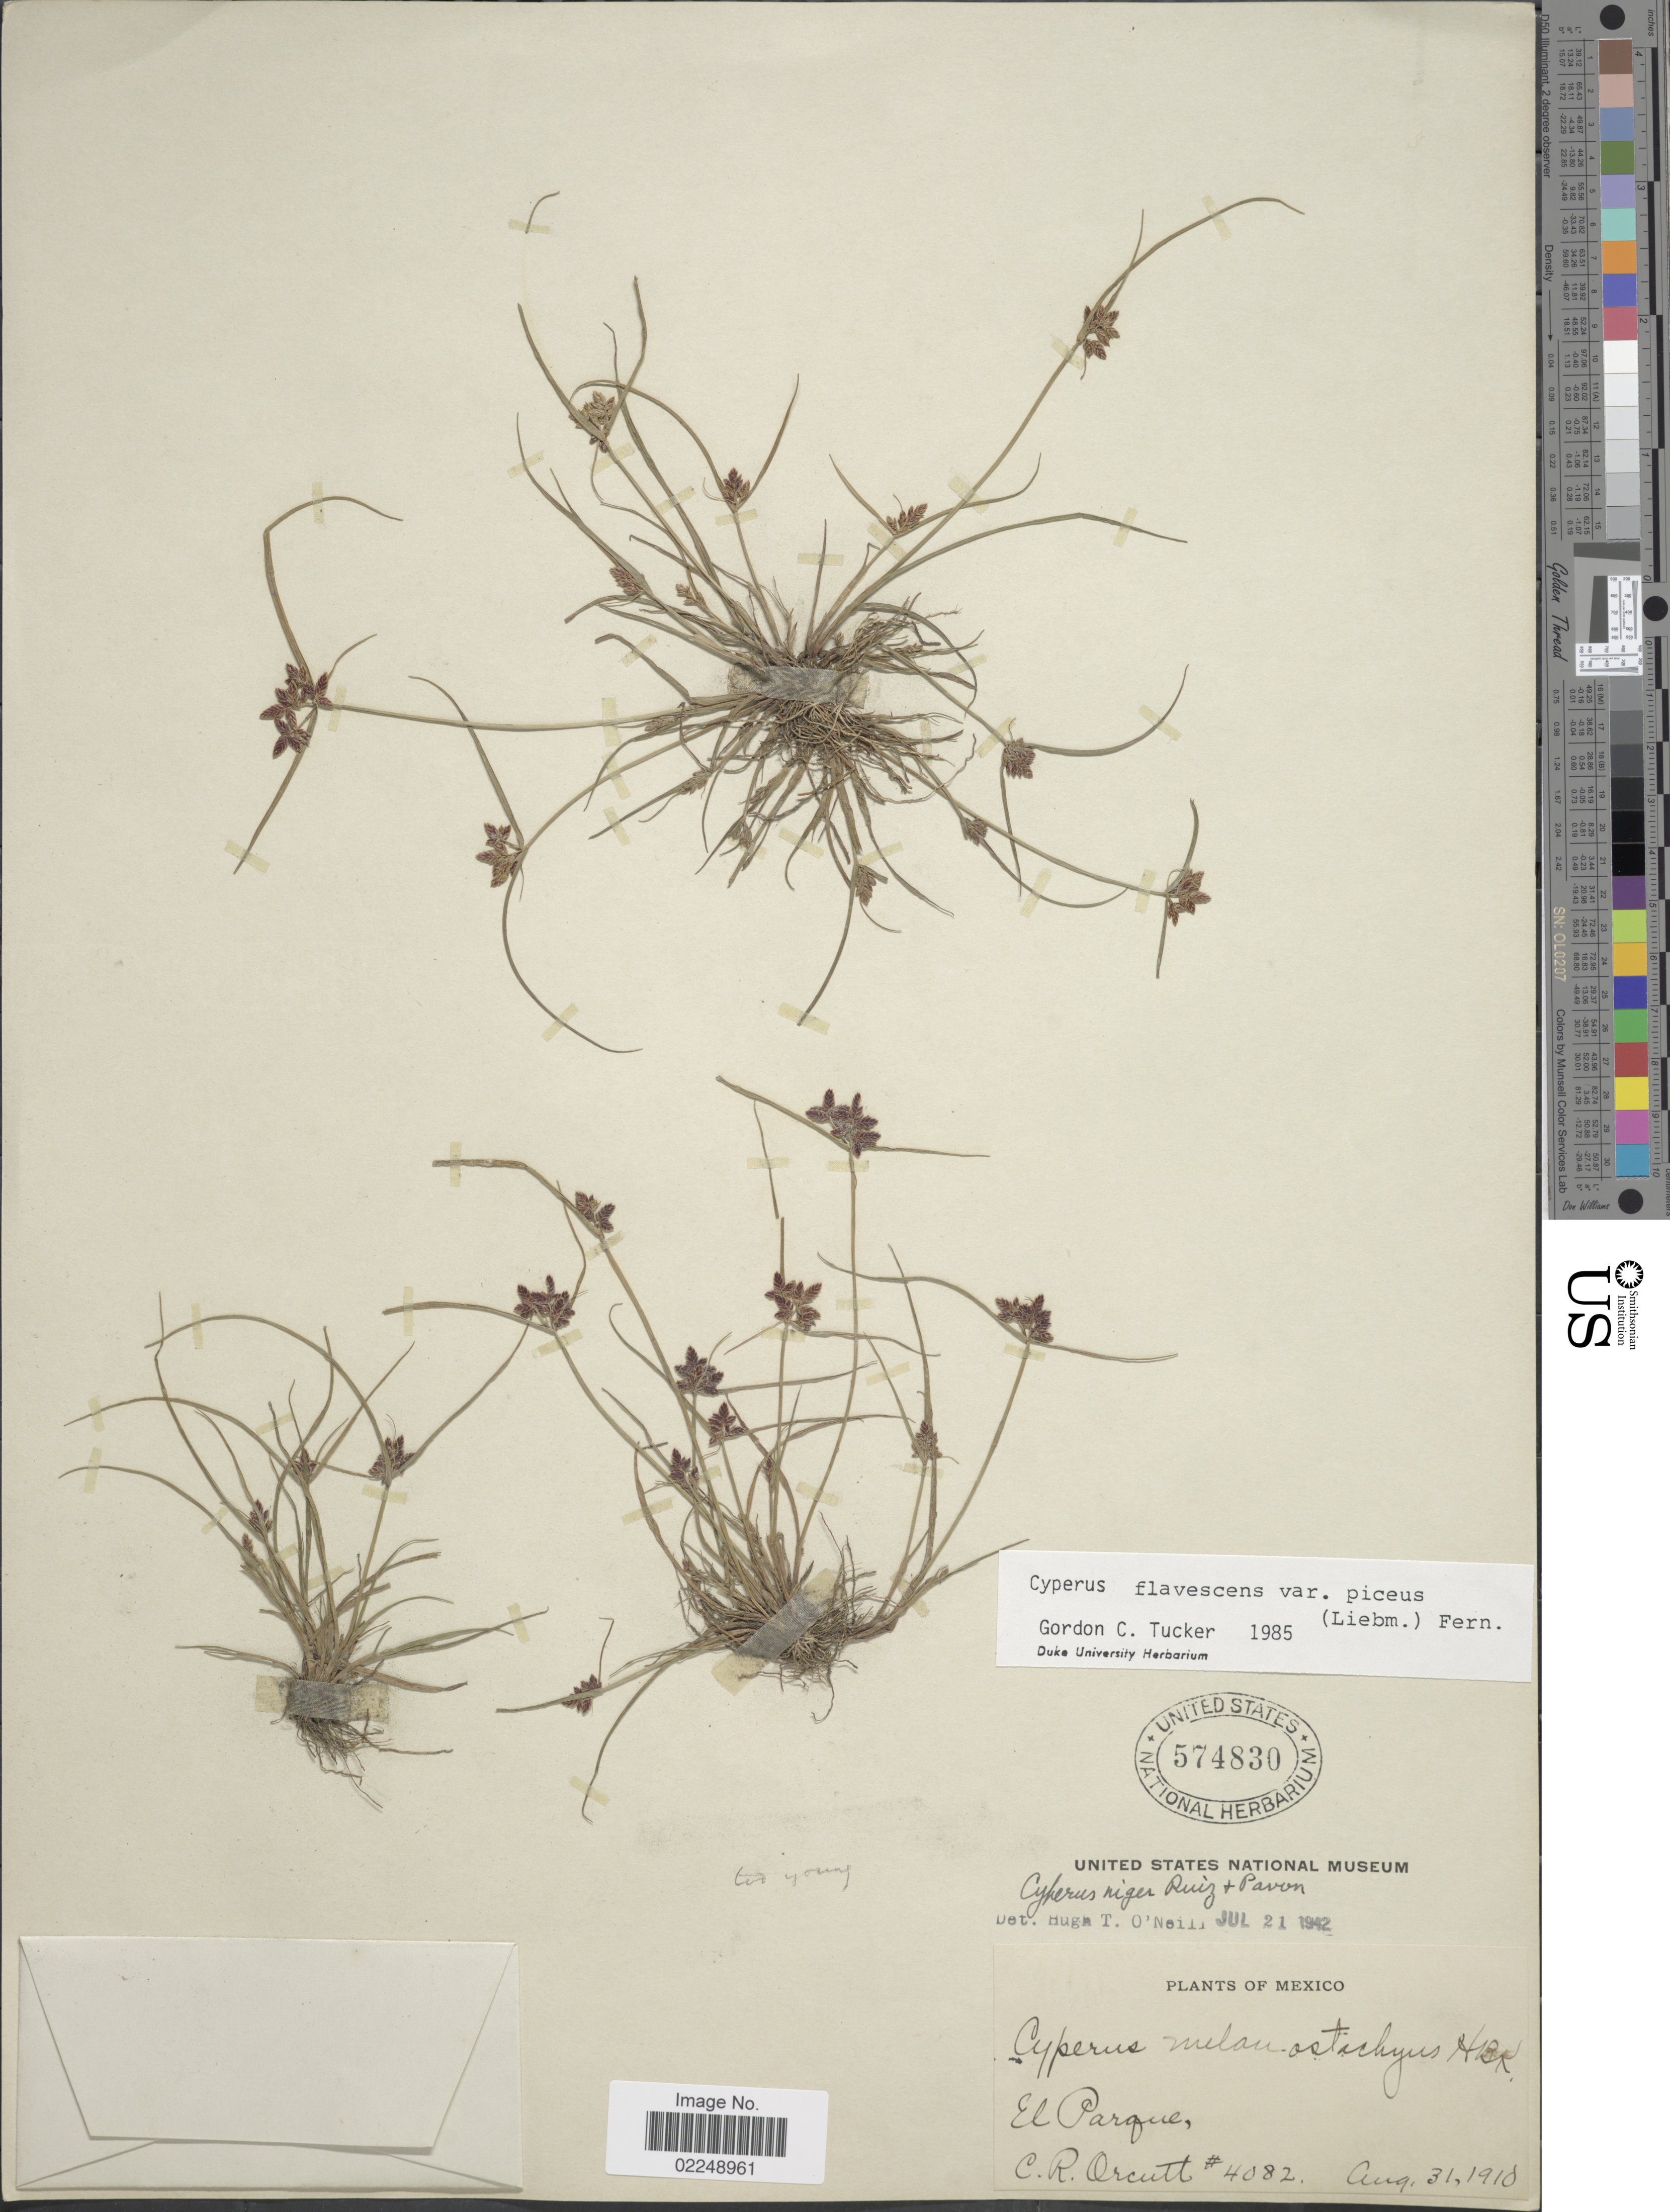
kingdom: Plantae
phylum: Tracheophyta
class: Liliopsida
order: Poales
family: Cyperaceae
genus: Cyperus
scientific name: Cyperus flavescens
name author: L.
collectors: C. R. Orcutt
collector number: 4082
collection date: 1910-08-31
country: Mexico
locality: El Parque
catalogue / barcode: US 574830